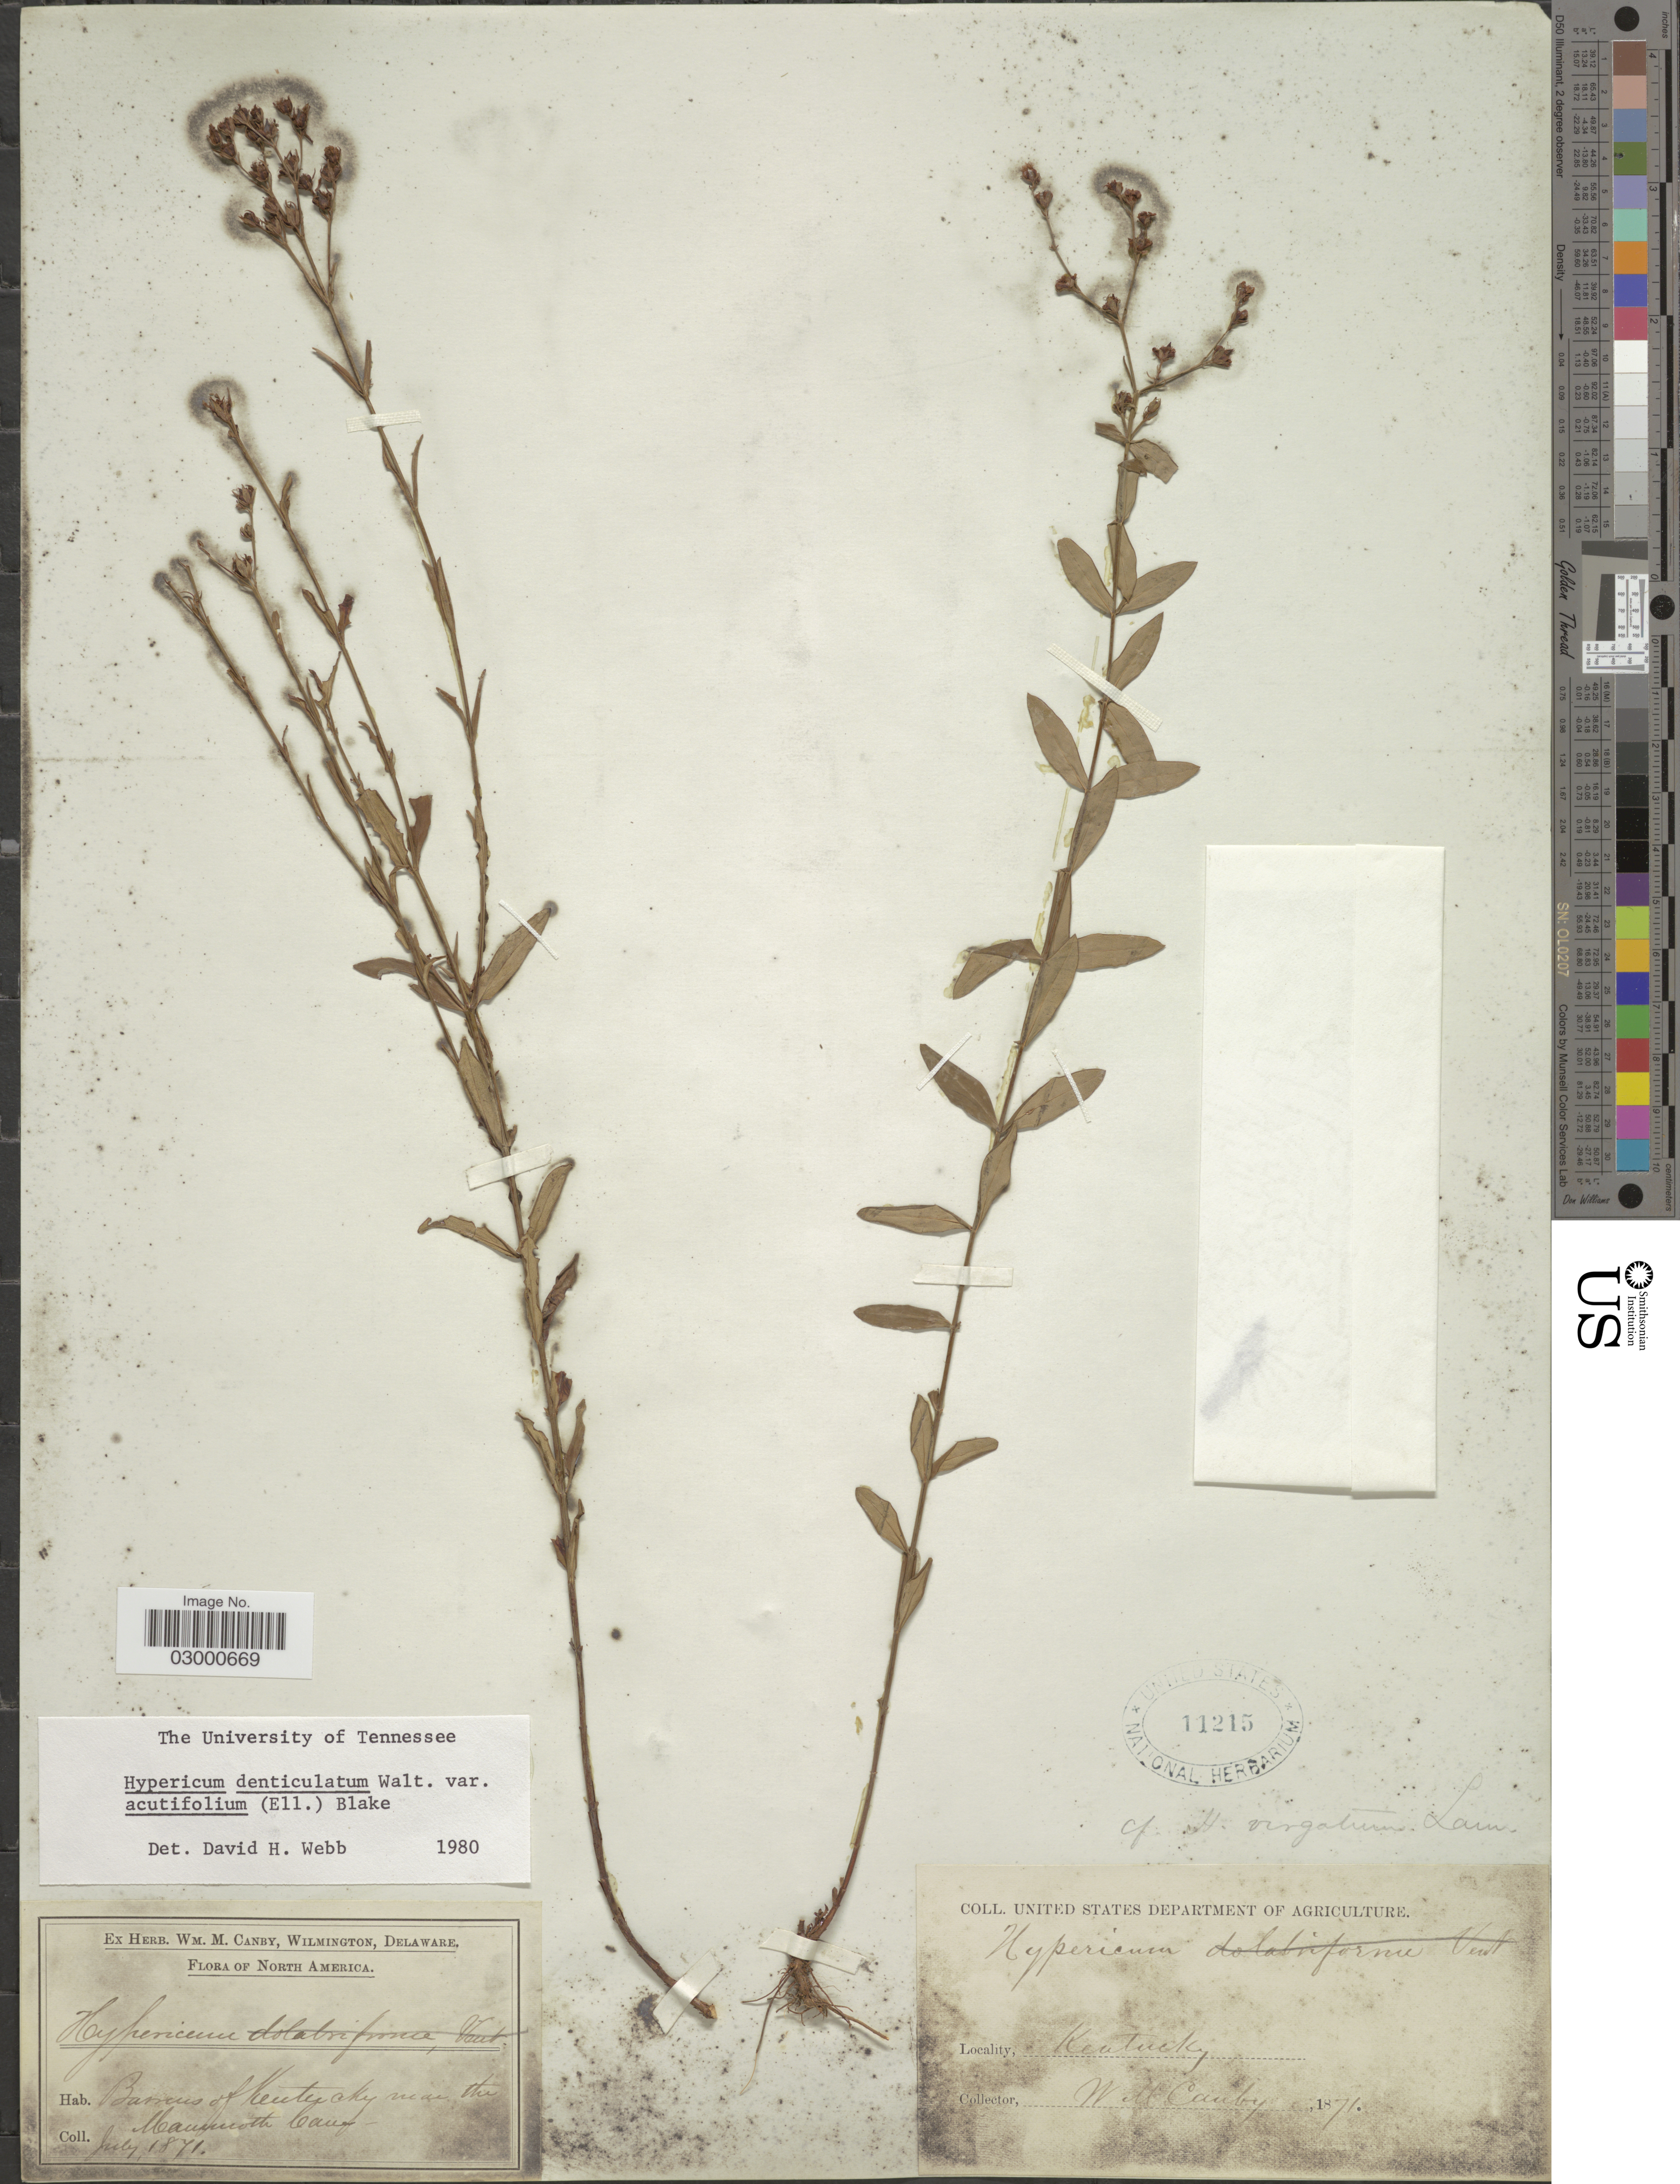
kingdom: Plantae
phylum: Tracheophyta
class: Magnoliopsida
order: Malpighiales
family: Hypericaceae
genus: Hypericum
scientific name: Hypericum denticulatum var. acutifolium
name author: (Elliott) N. Robson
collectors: W. M. Canby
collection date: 1871-07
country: United States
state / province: Kentucky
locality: Barrens of Kentucky near the Mammoth Camp.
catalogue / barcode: US 11215